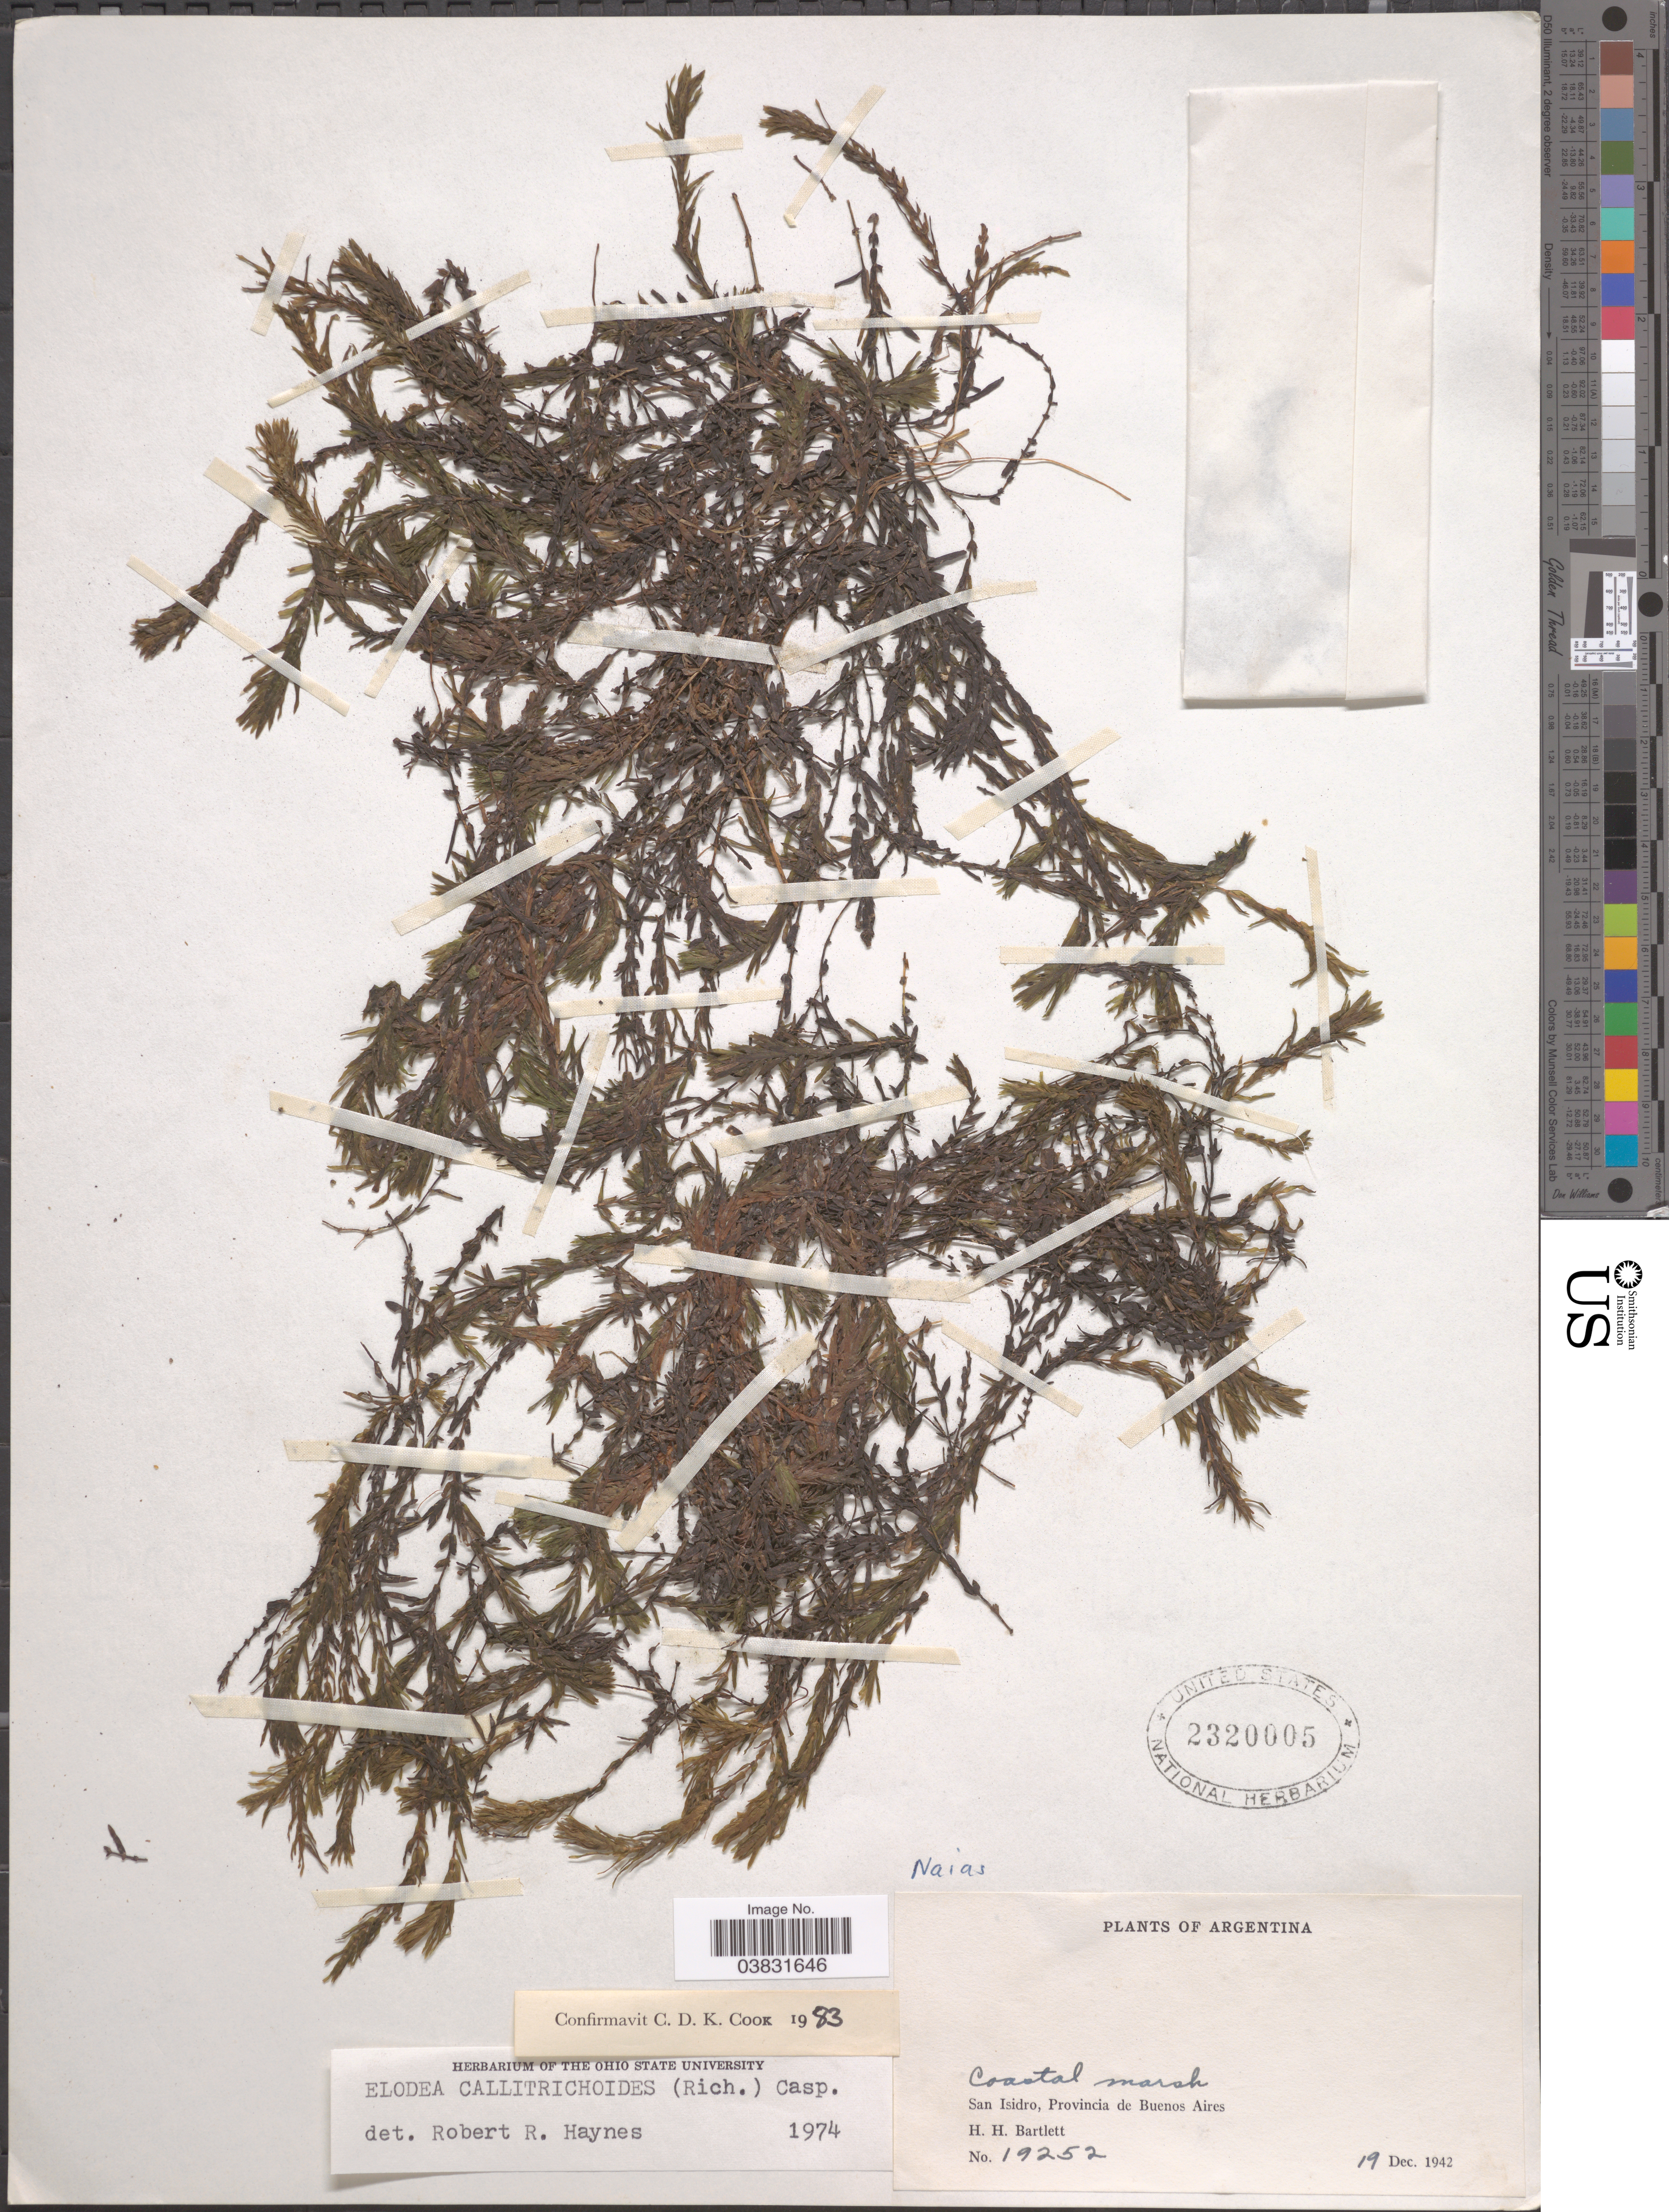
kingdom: Plantae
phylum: Tracheophyta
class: Liliopsida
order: Alismatales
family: Hydrocharitaceae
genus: Elodea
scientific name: Elodea callitrichioides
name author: (Rich.) Casp.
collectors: H. H. Bartlett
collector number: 19252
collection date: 1942-12-19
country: Argentina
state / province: Buenos Aires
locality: San Isidro.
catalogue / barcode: US 2320005